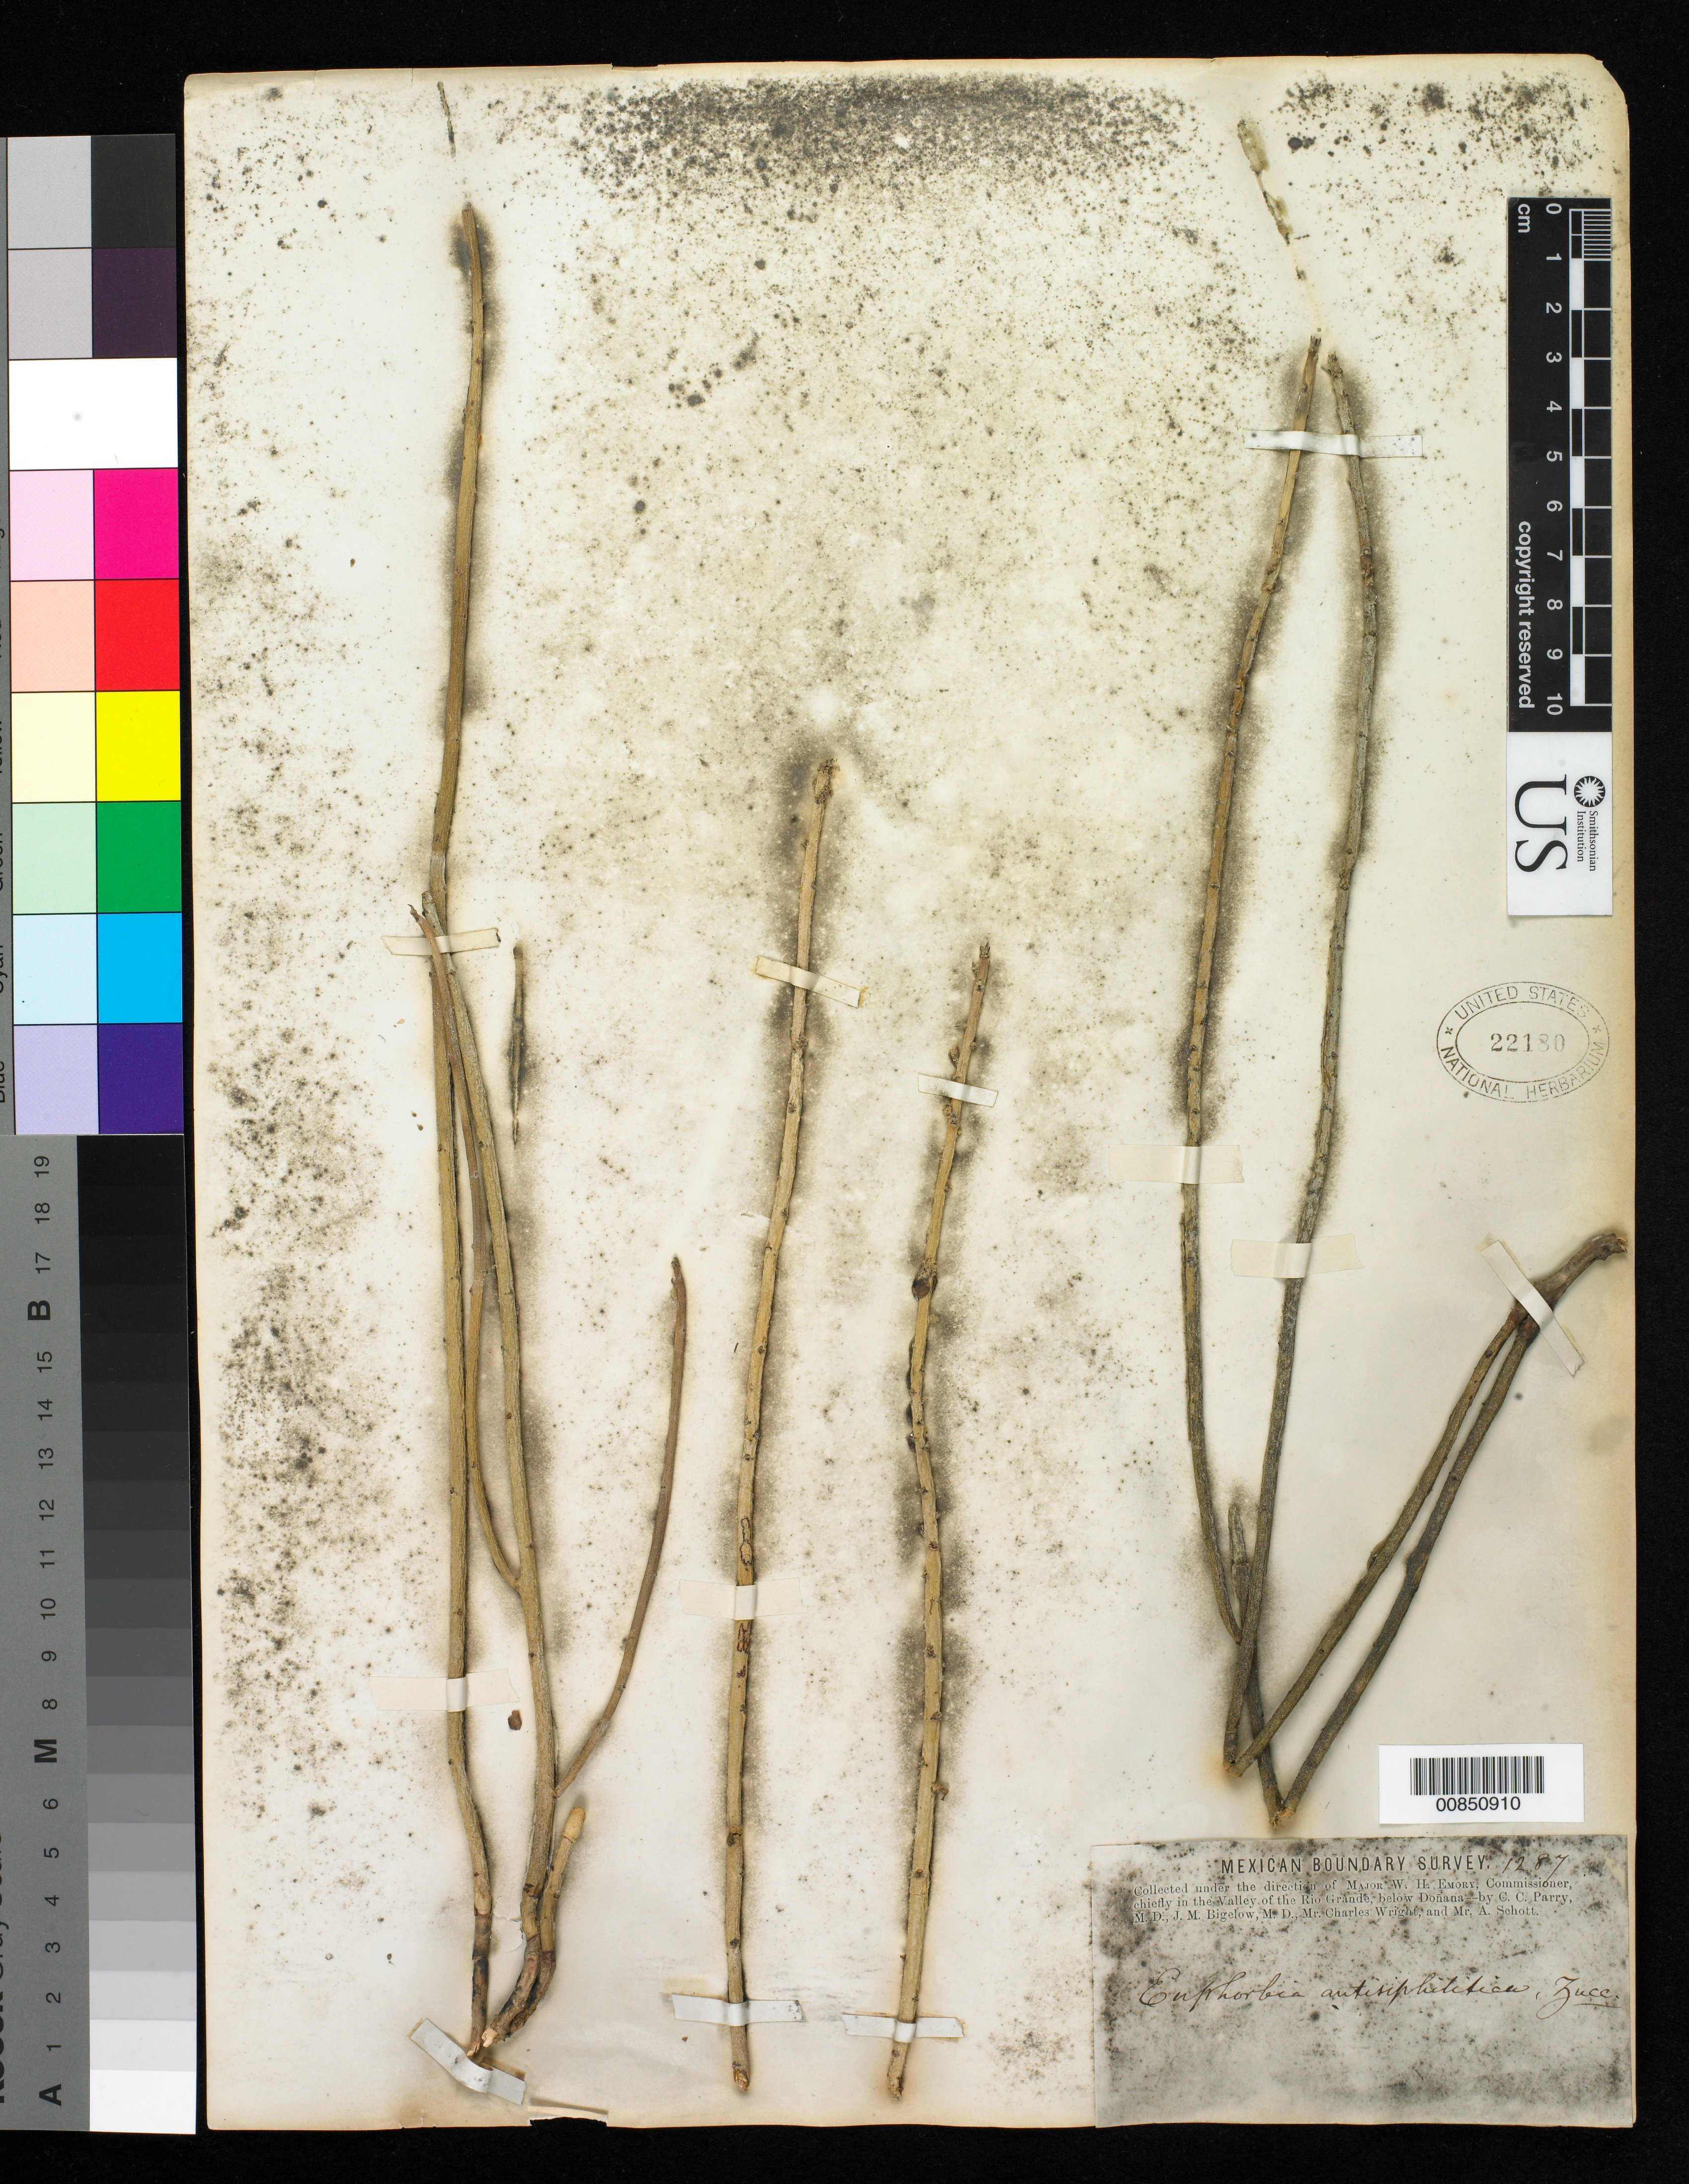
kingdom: Plantae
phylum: Tracheophyta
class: Magnoliopsida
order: Malpighiales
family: Euphorbiaceae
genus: Euphorbia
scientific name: Euphorbia antisyphilitica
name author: Zucc.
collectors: C. C. Parry, J. M. Bigelow, C. Wright & A. C. V. Schott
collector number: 1287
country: United States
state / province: New Mexico / Texas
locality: Valley of the Rio Grande, below Doñana.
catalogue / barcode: US 22180